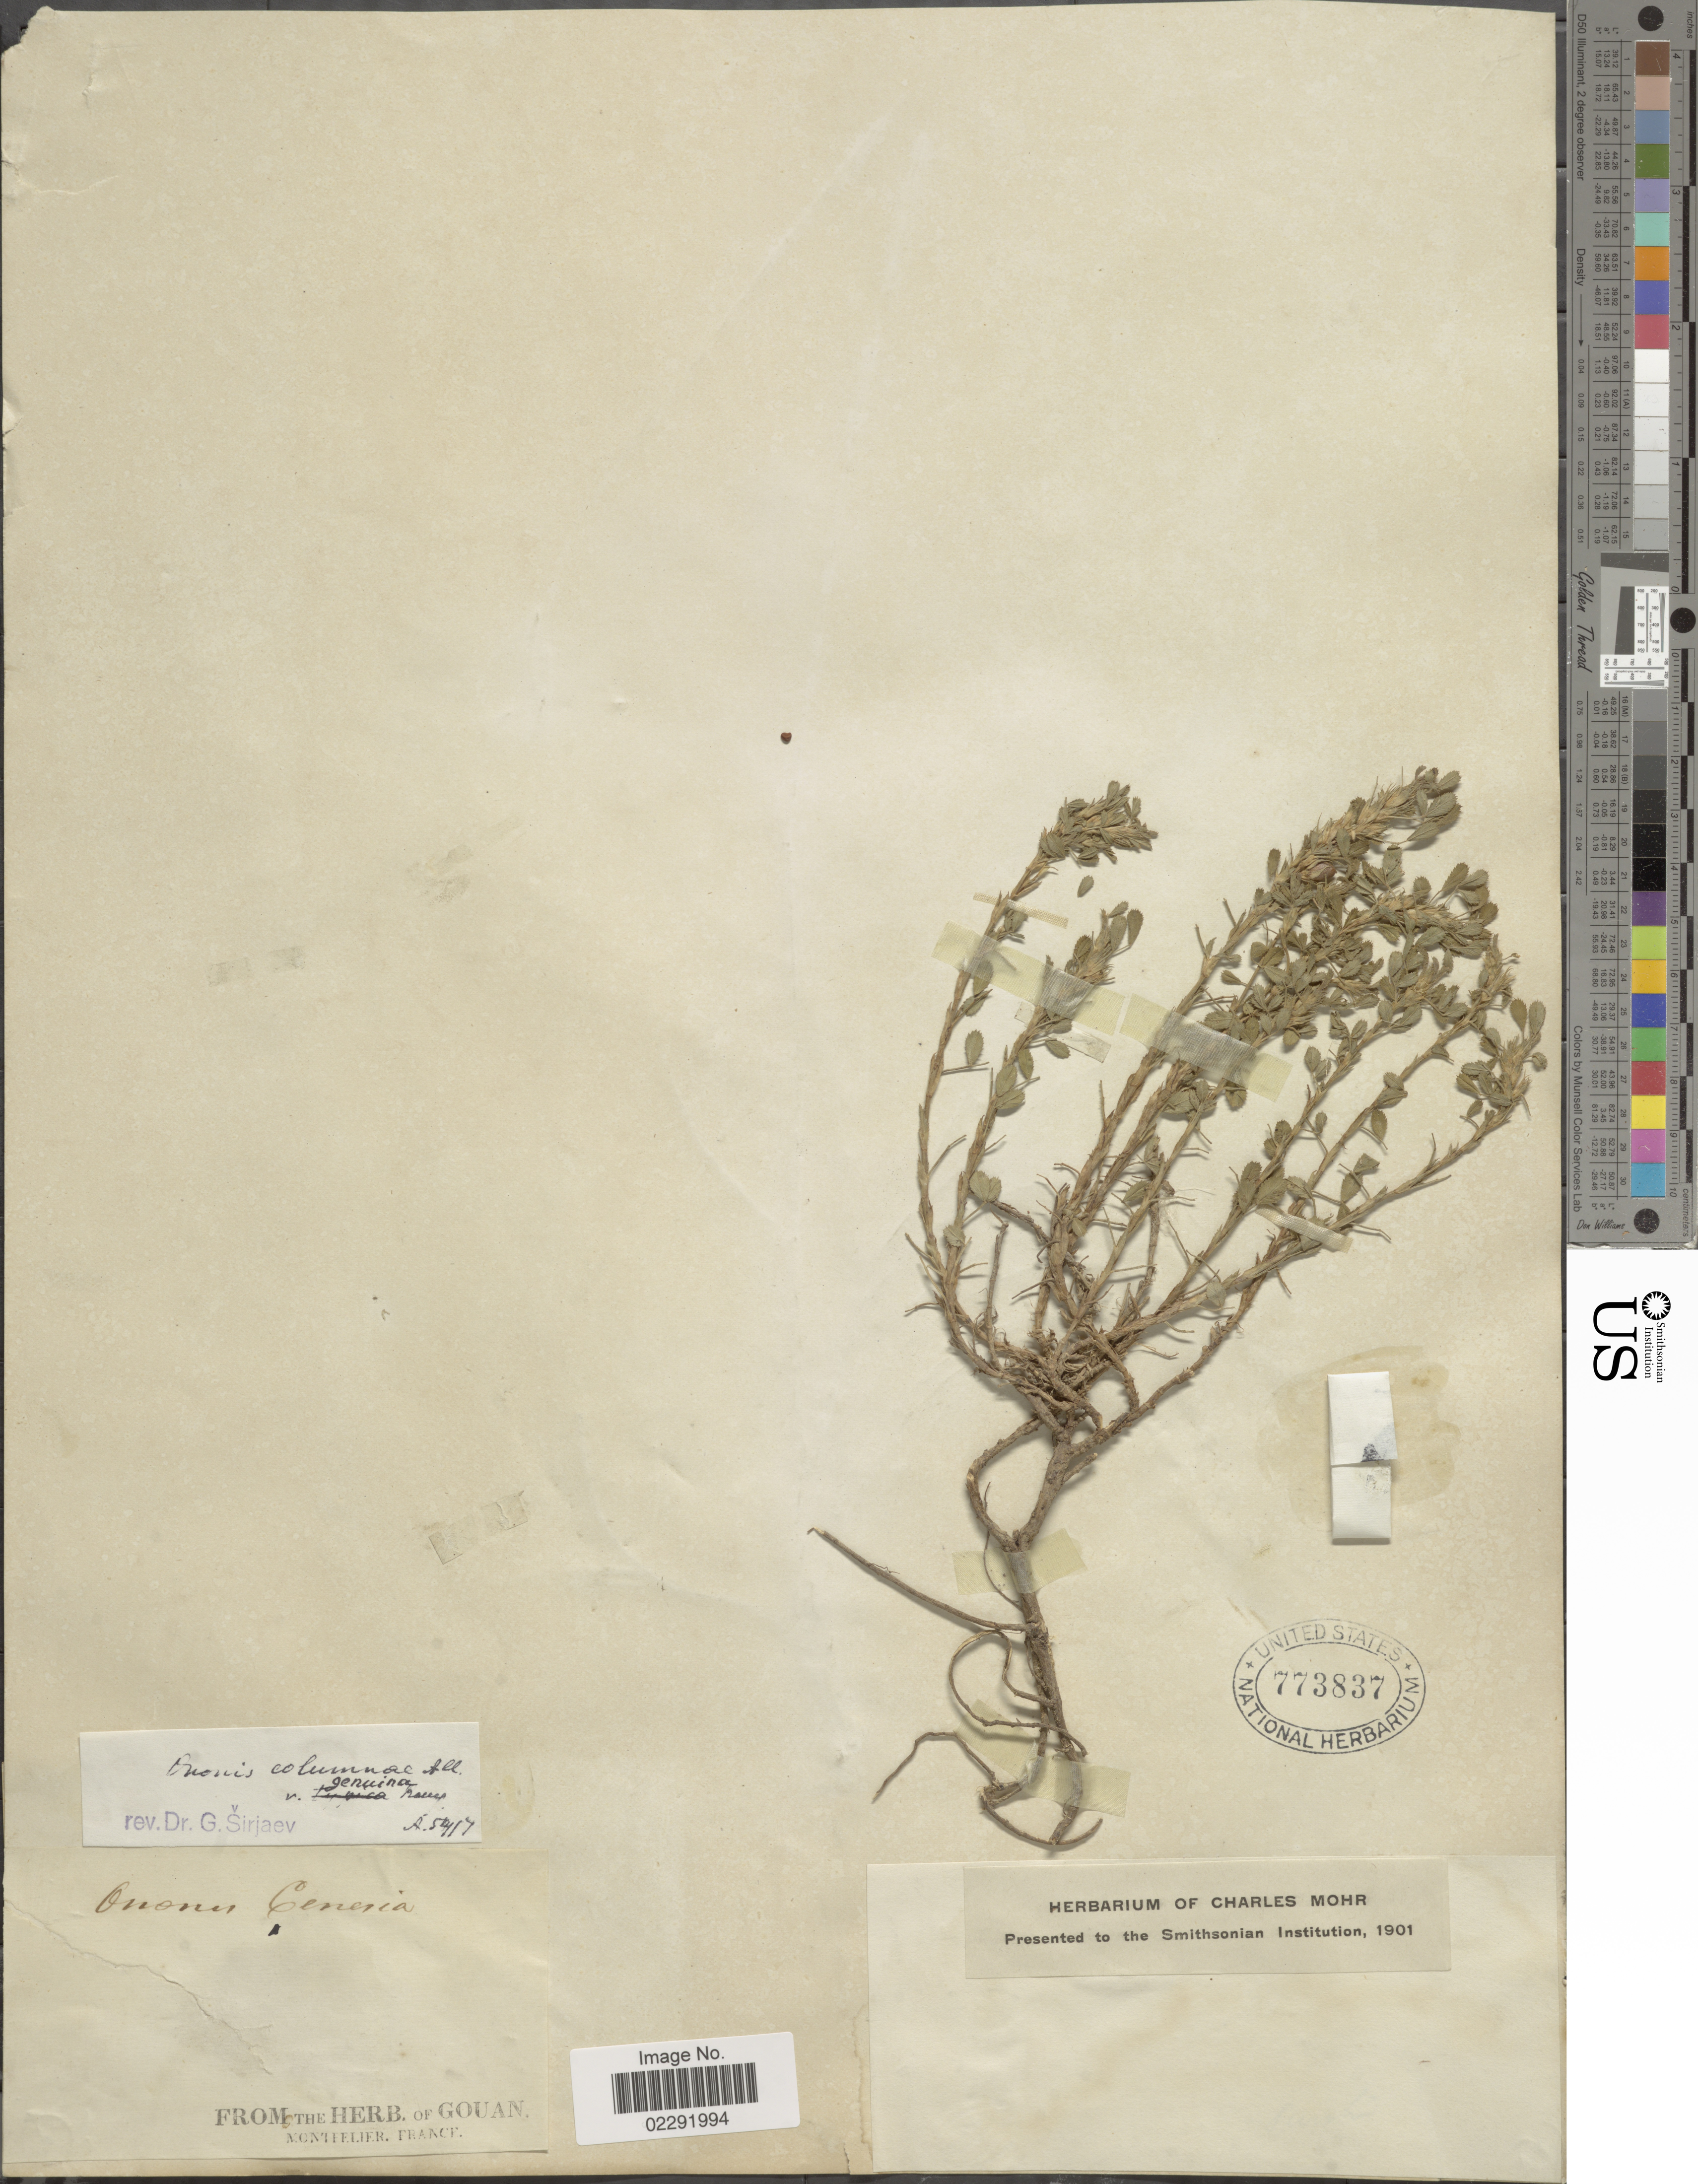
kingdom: Plantae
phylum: Tracheophyta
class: Magnoliopsida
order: Fabales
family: Fabaceae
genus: Ononis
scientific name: Ononis pusilla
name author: L.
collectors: ex herb. Gouan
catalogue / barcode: US 773837